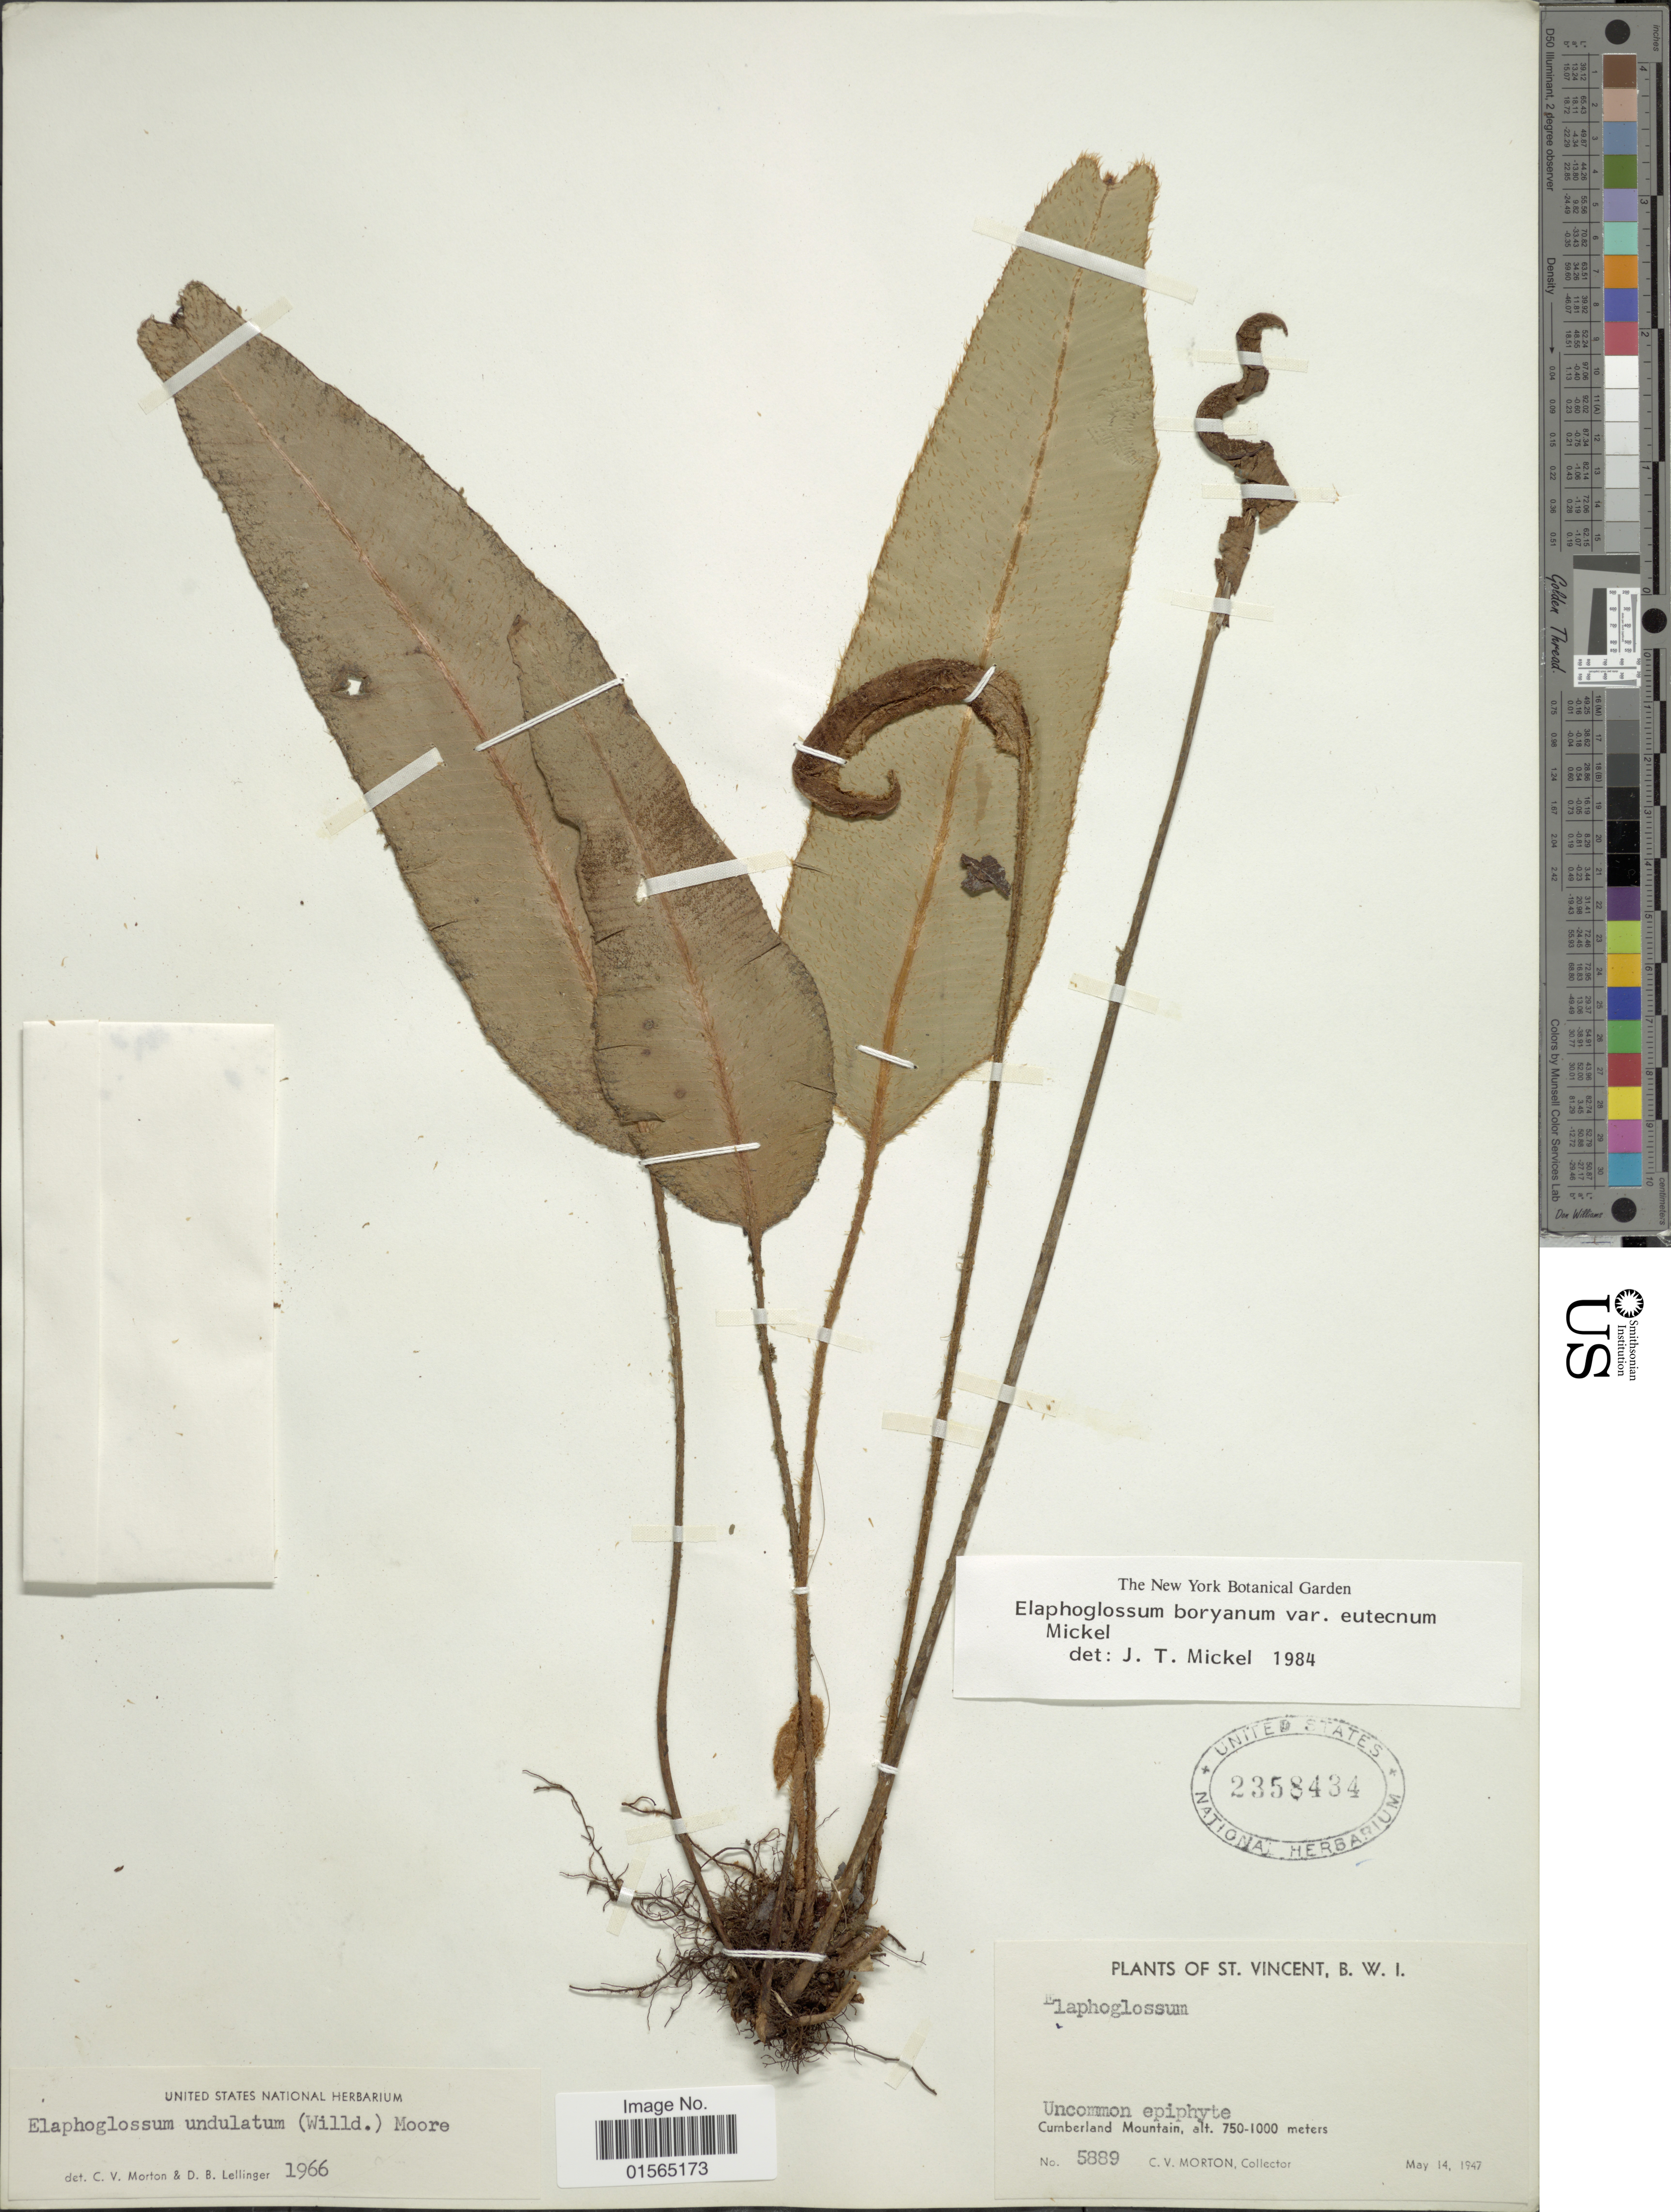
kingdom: Plantae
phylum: Tracheophyta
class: Polypodiopsida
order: Polypodiales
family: Dryopteridaceae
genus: Elaphoglossum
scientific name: Elaphoglossum boryanum var. eutecnum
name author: Mickel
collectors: C. V. Morton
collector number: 5889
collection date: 1947-05-14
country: St. Vincent - Grenadines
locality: B. W. I., Cumberland Mountain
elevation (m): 750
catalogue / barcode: US 2358434